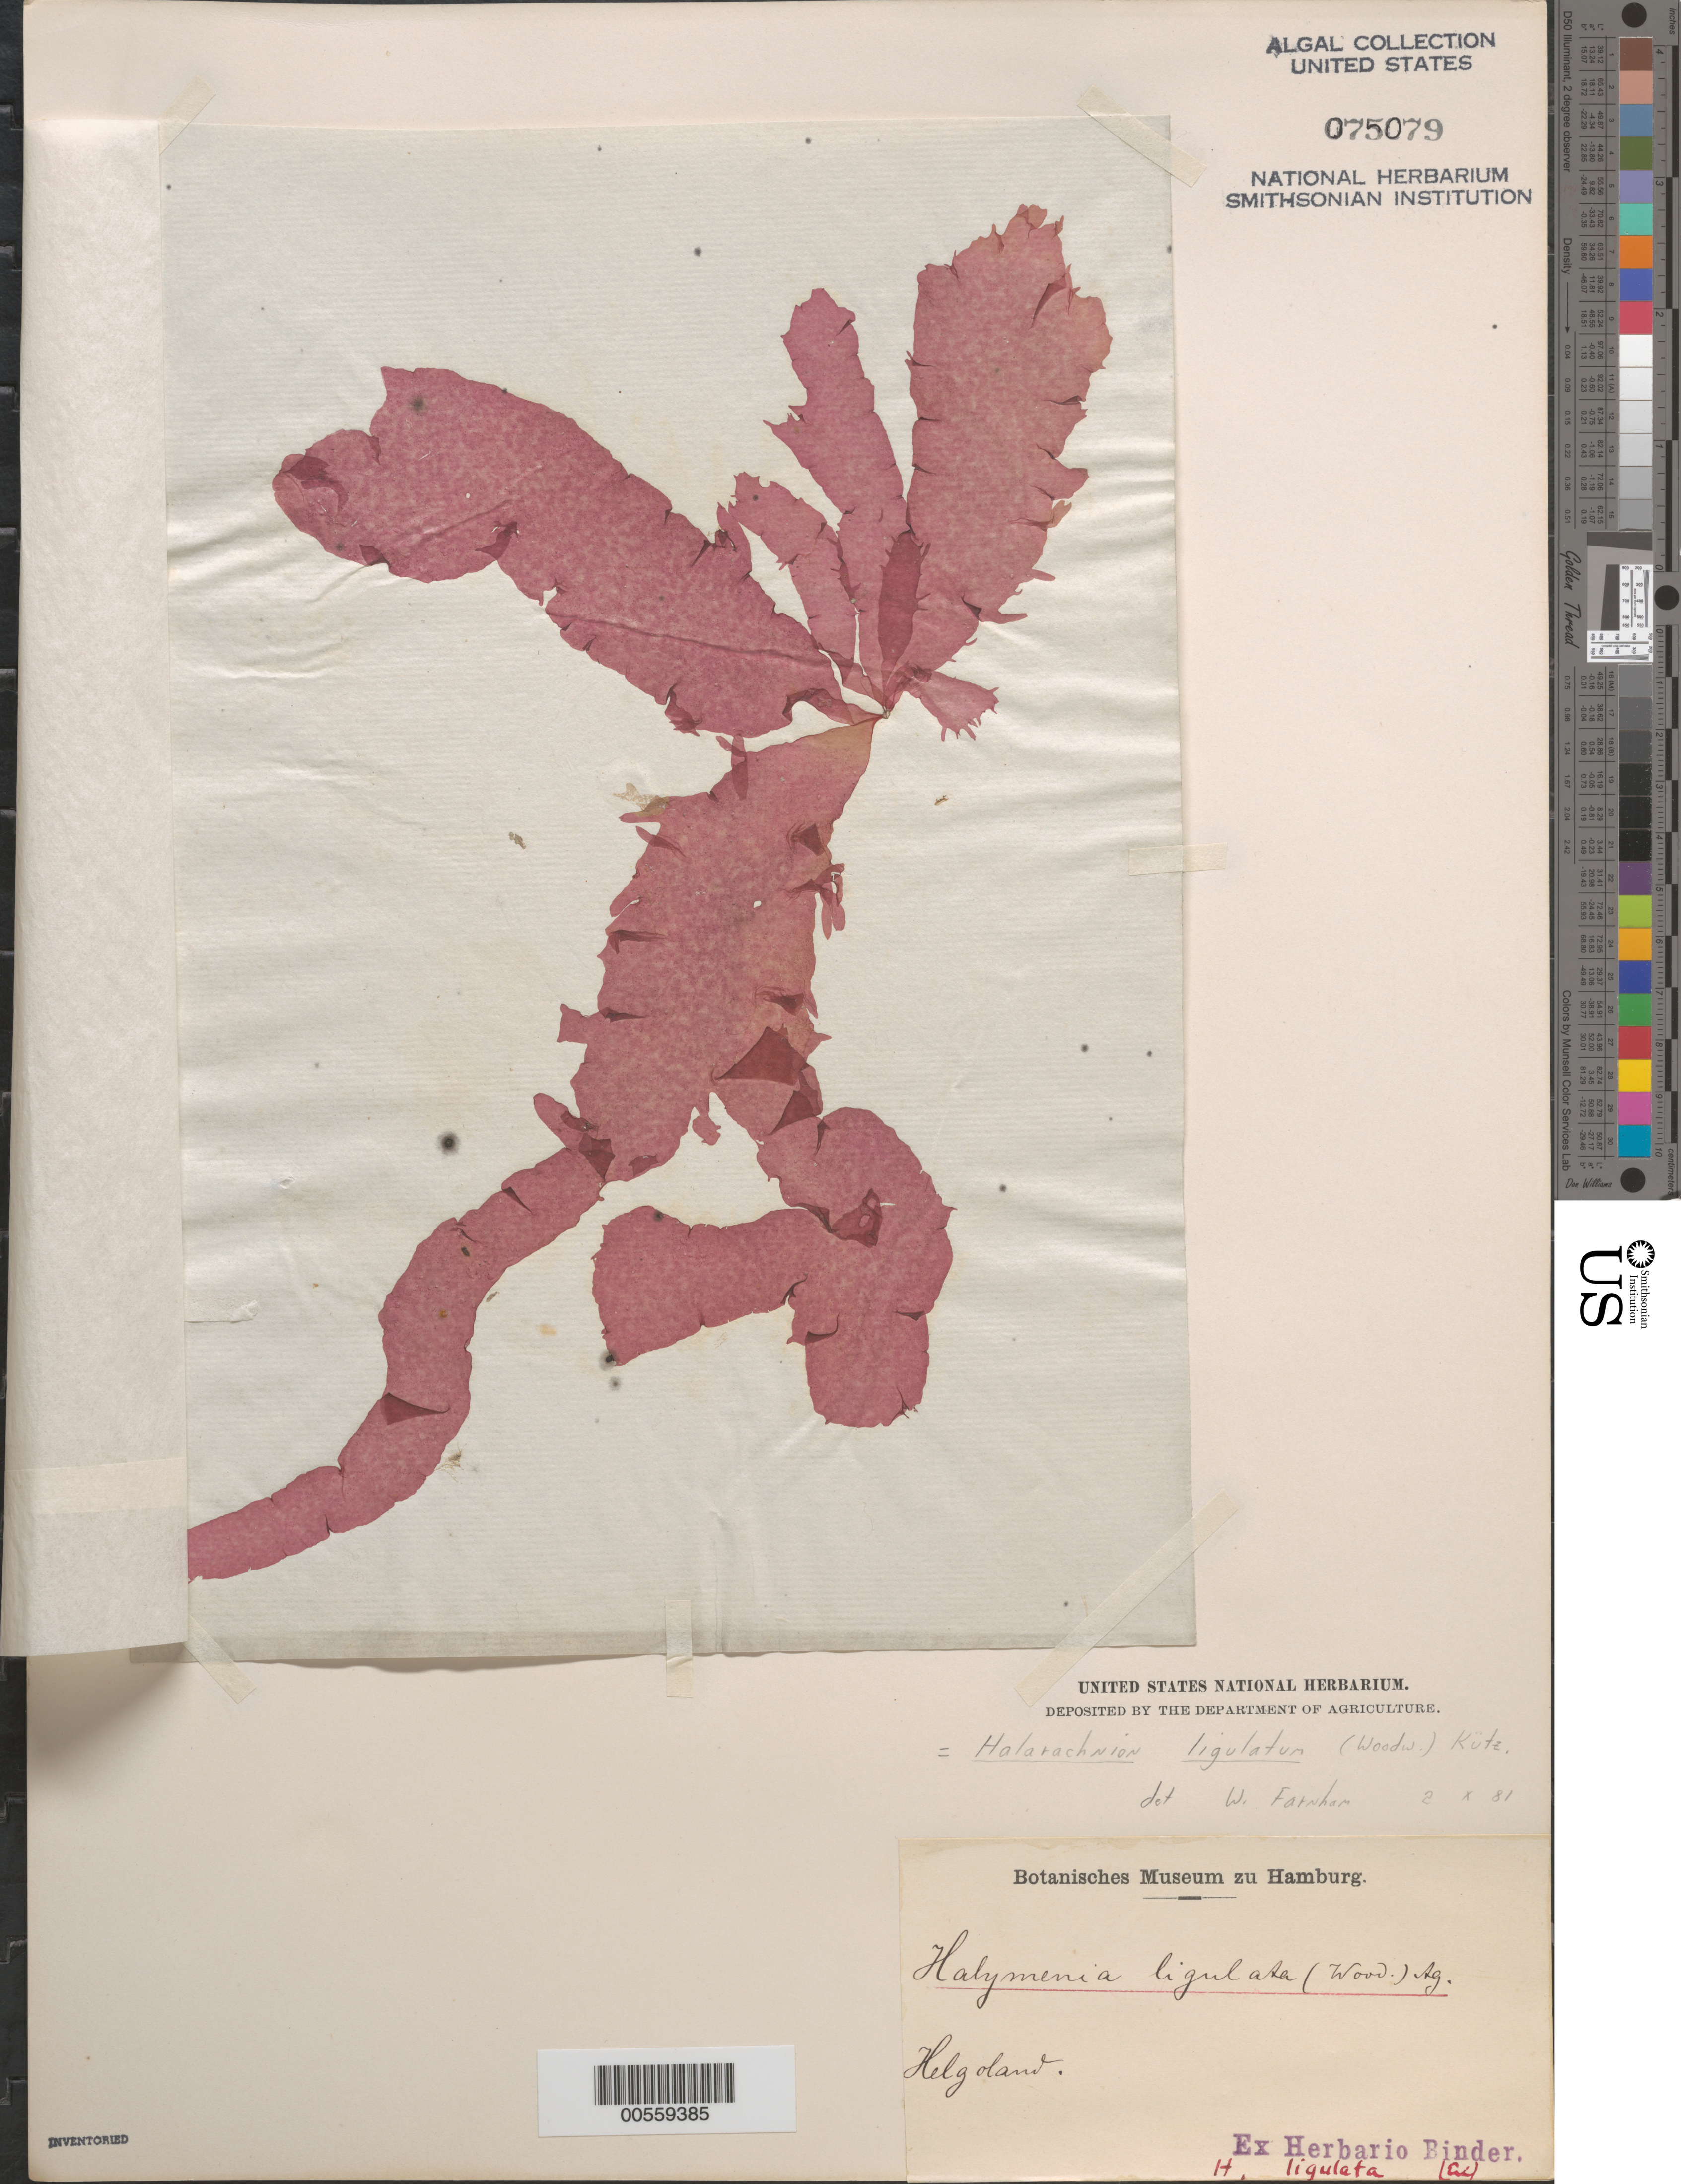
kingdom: Plantae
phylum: Rhodophyta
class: Florideophyceae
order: Gigartinales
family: Furcellariaceae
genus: Halarachnion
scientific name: Halarachnion ligulatum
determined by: Farnham, W. F.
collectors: F. Binder (herbarium)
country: Germany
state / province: Schleswig-Holstein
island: Helgoland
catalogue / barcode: US 75079